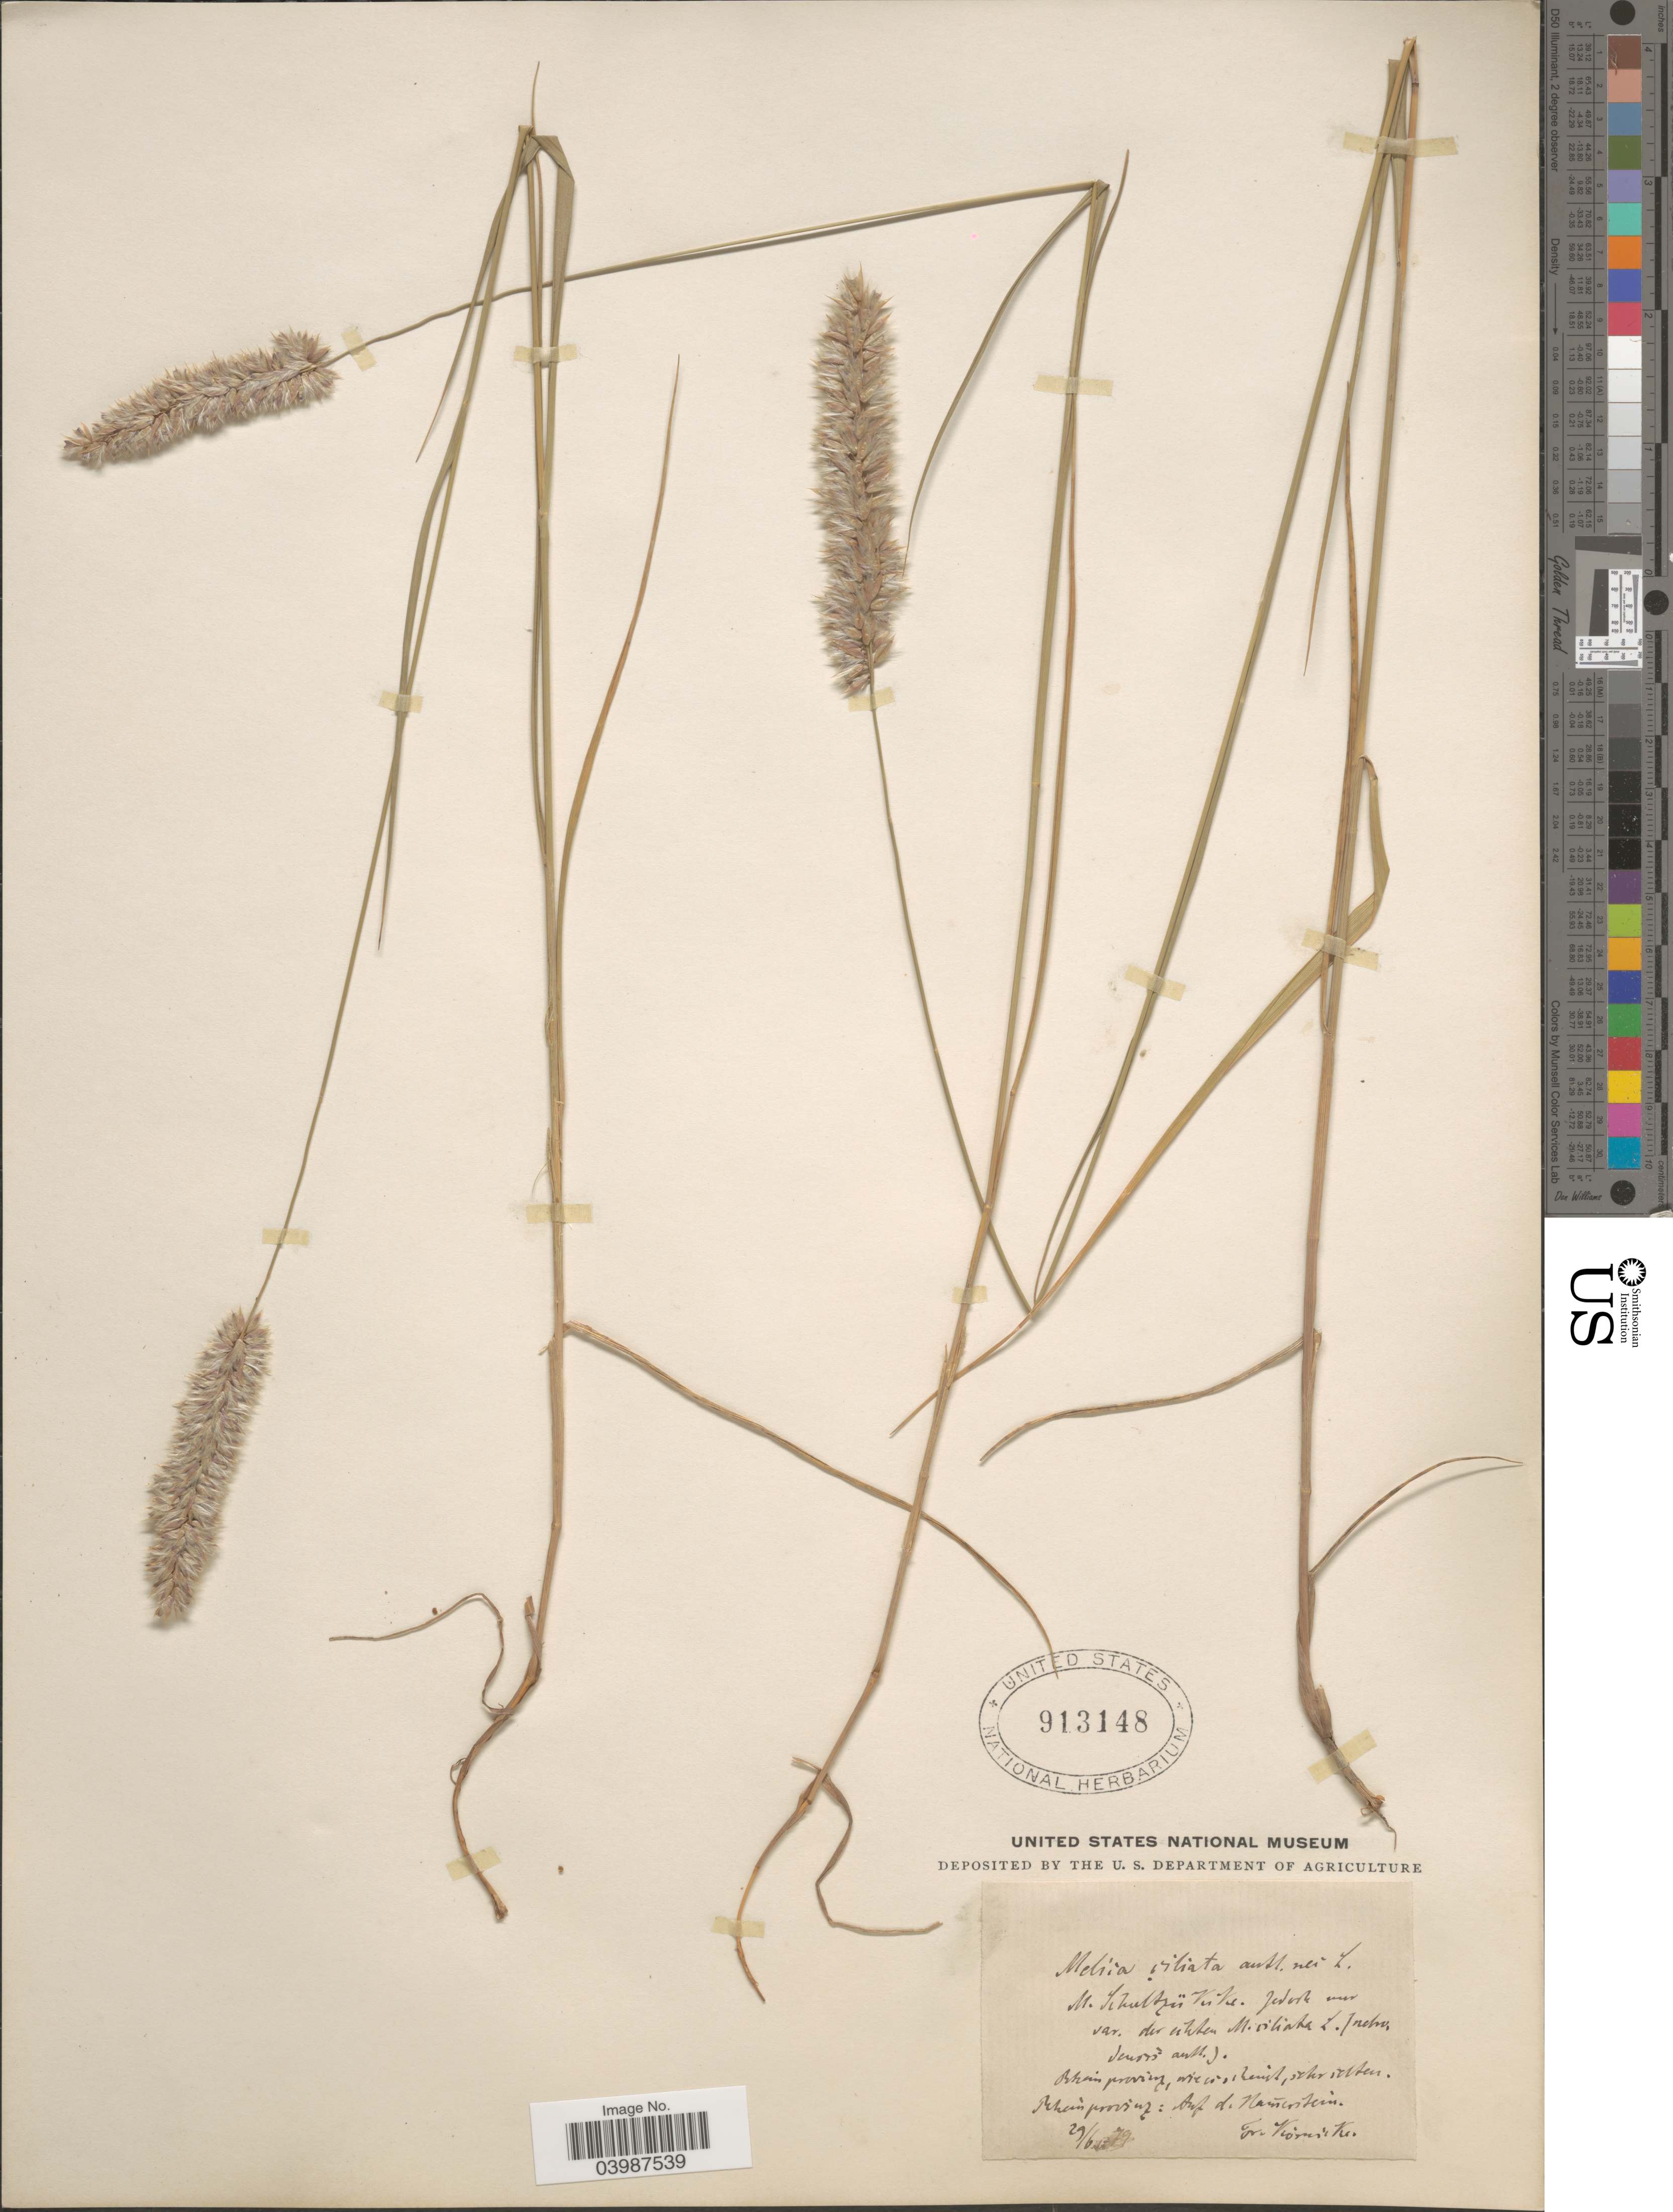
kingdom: Plantae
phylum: Tracheophyta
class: Liliopsida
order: Poales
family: Poaceae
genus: Melica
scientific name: Melica ciliata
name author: L.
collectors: F. A. Körnicke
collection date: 1879-06-29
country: Germany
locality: Rhein provinz, wicci, lauqt, sehr artten, Rheiǹ provinz: Auf d. Naíninferǹ. [interpreted]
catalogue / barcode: US 913148